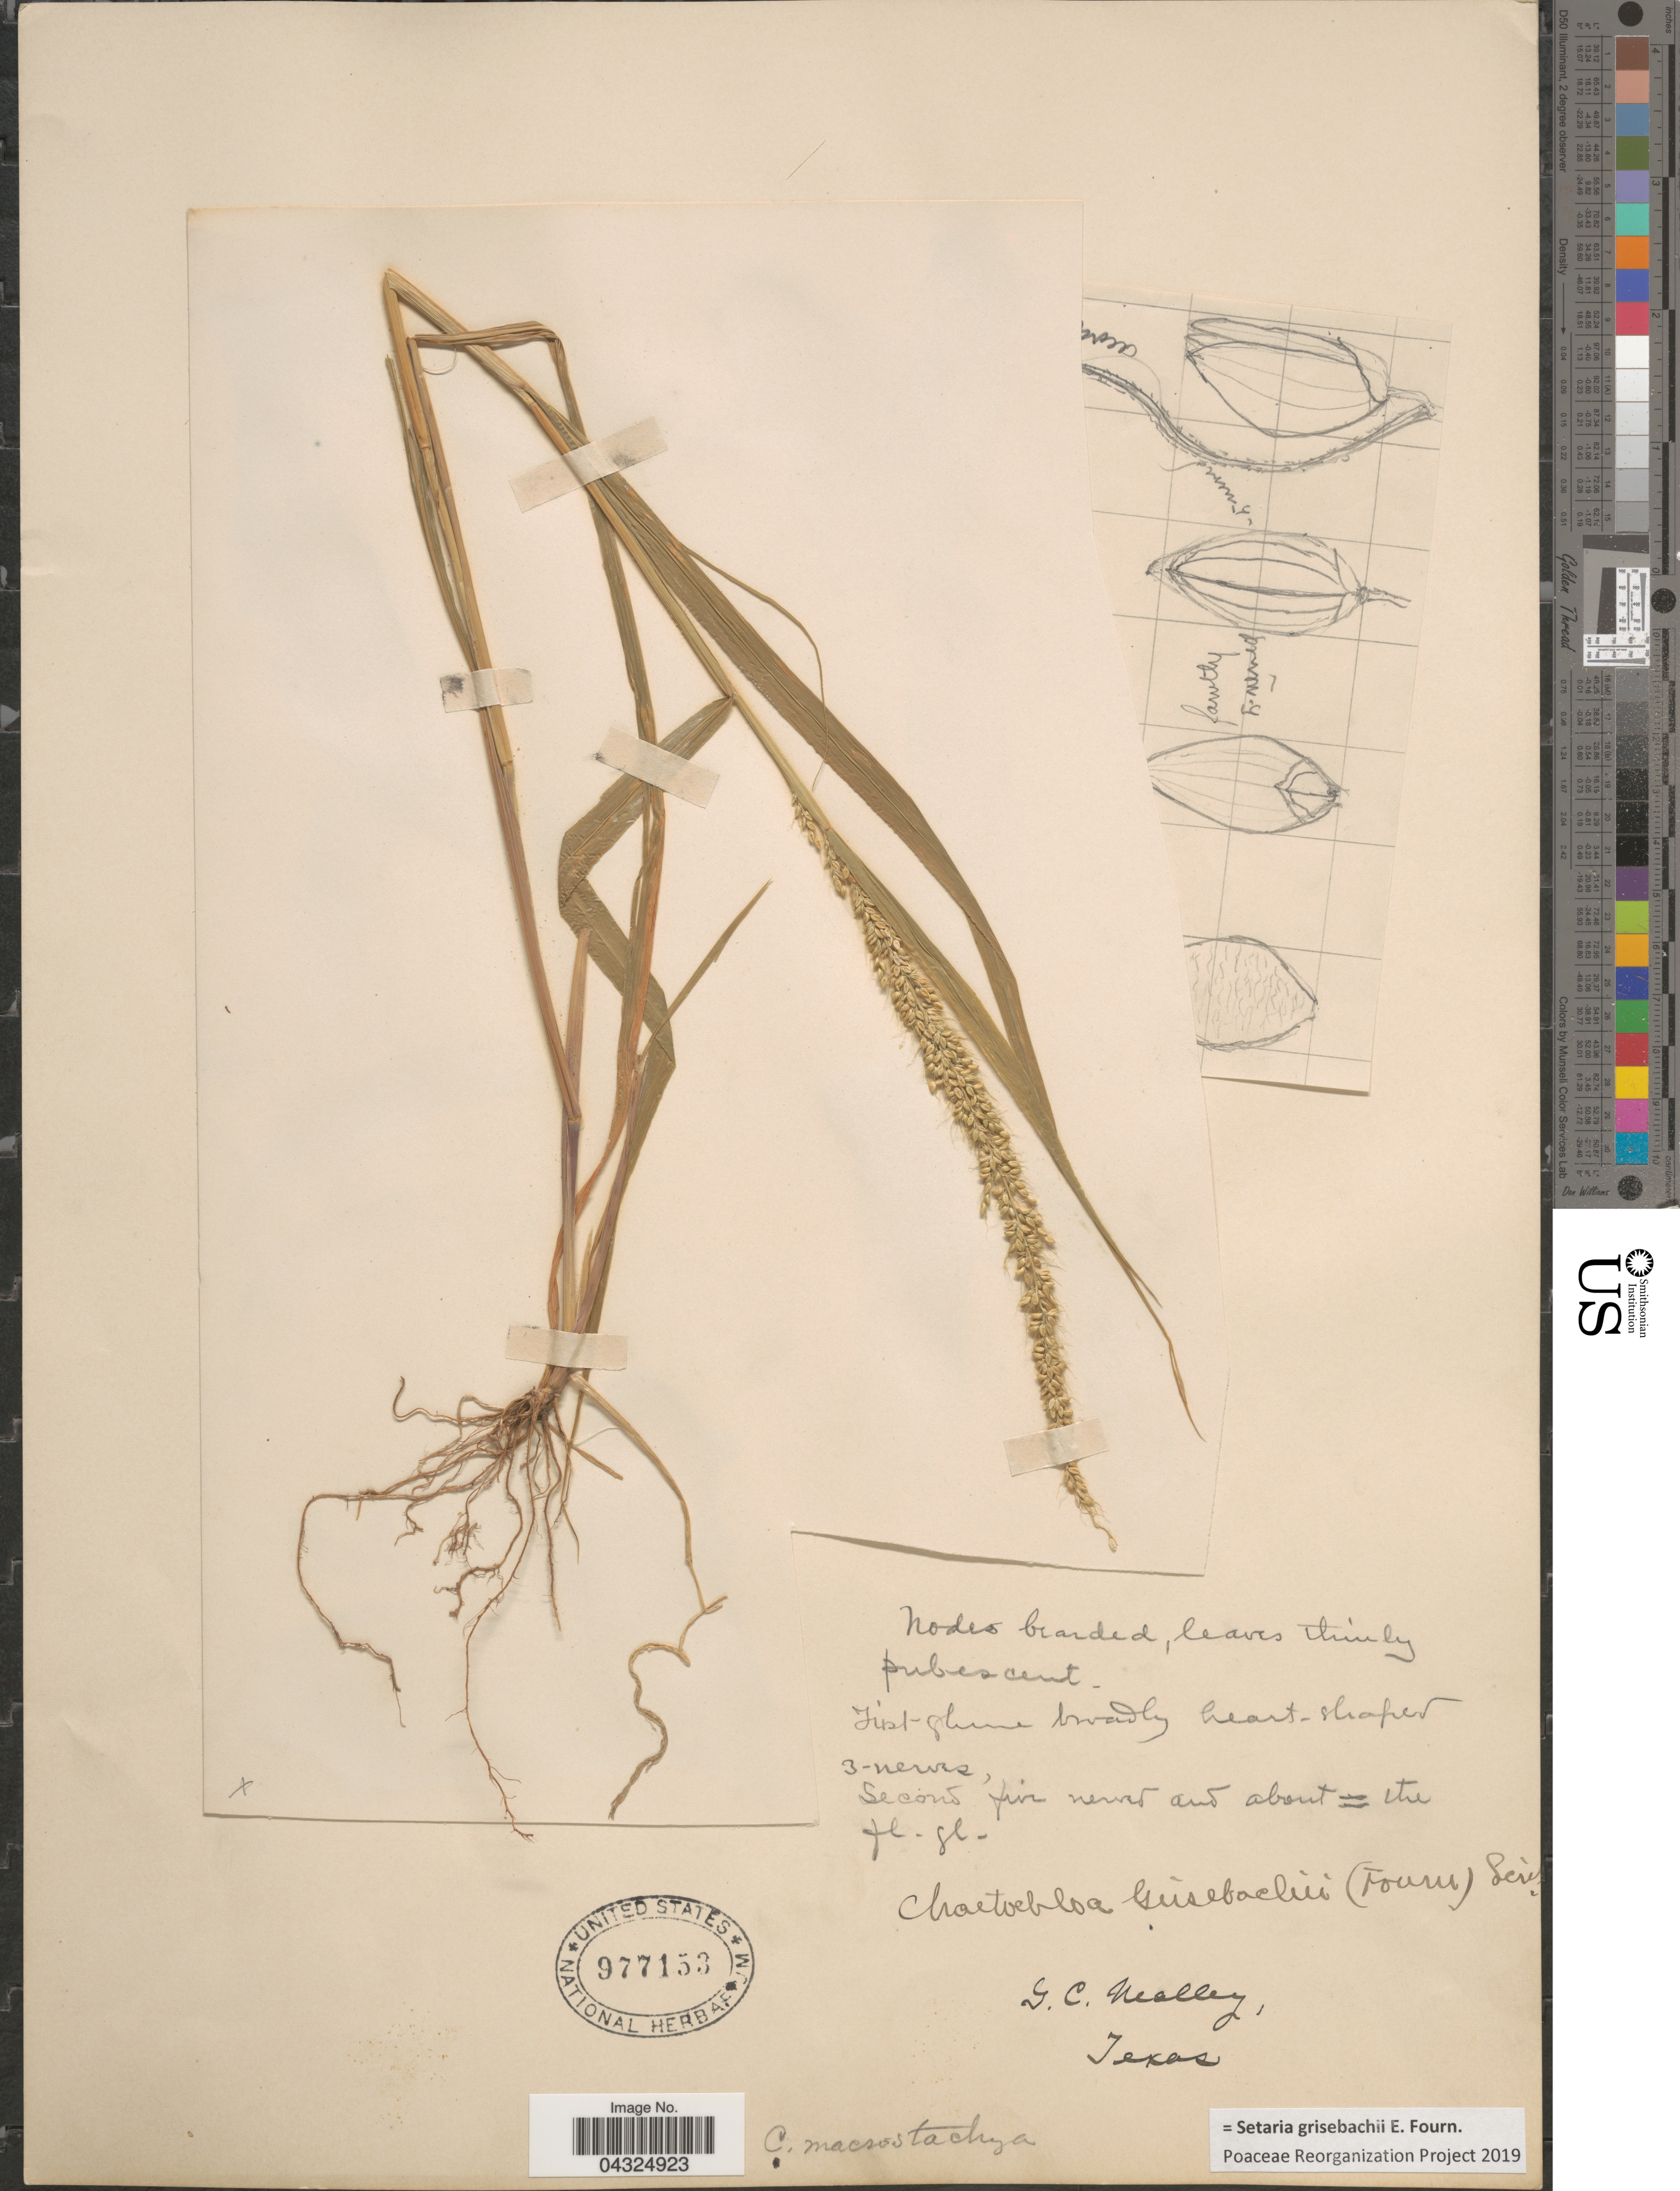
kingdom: Plantae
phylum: Tracheophyta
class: Liliopsida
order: Poales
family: Poaceae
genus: Setaria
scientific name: Setaria grisebachii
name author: E. Fourn.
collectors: G. C. Nealley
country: United States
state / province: Texas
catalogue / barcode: US 977153